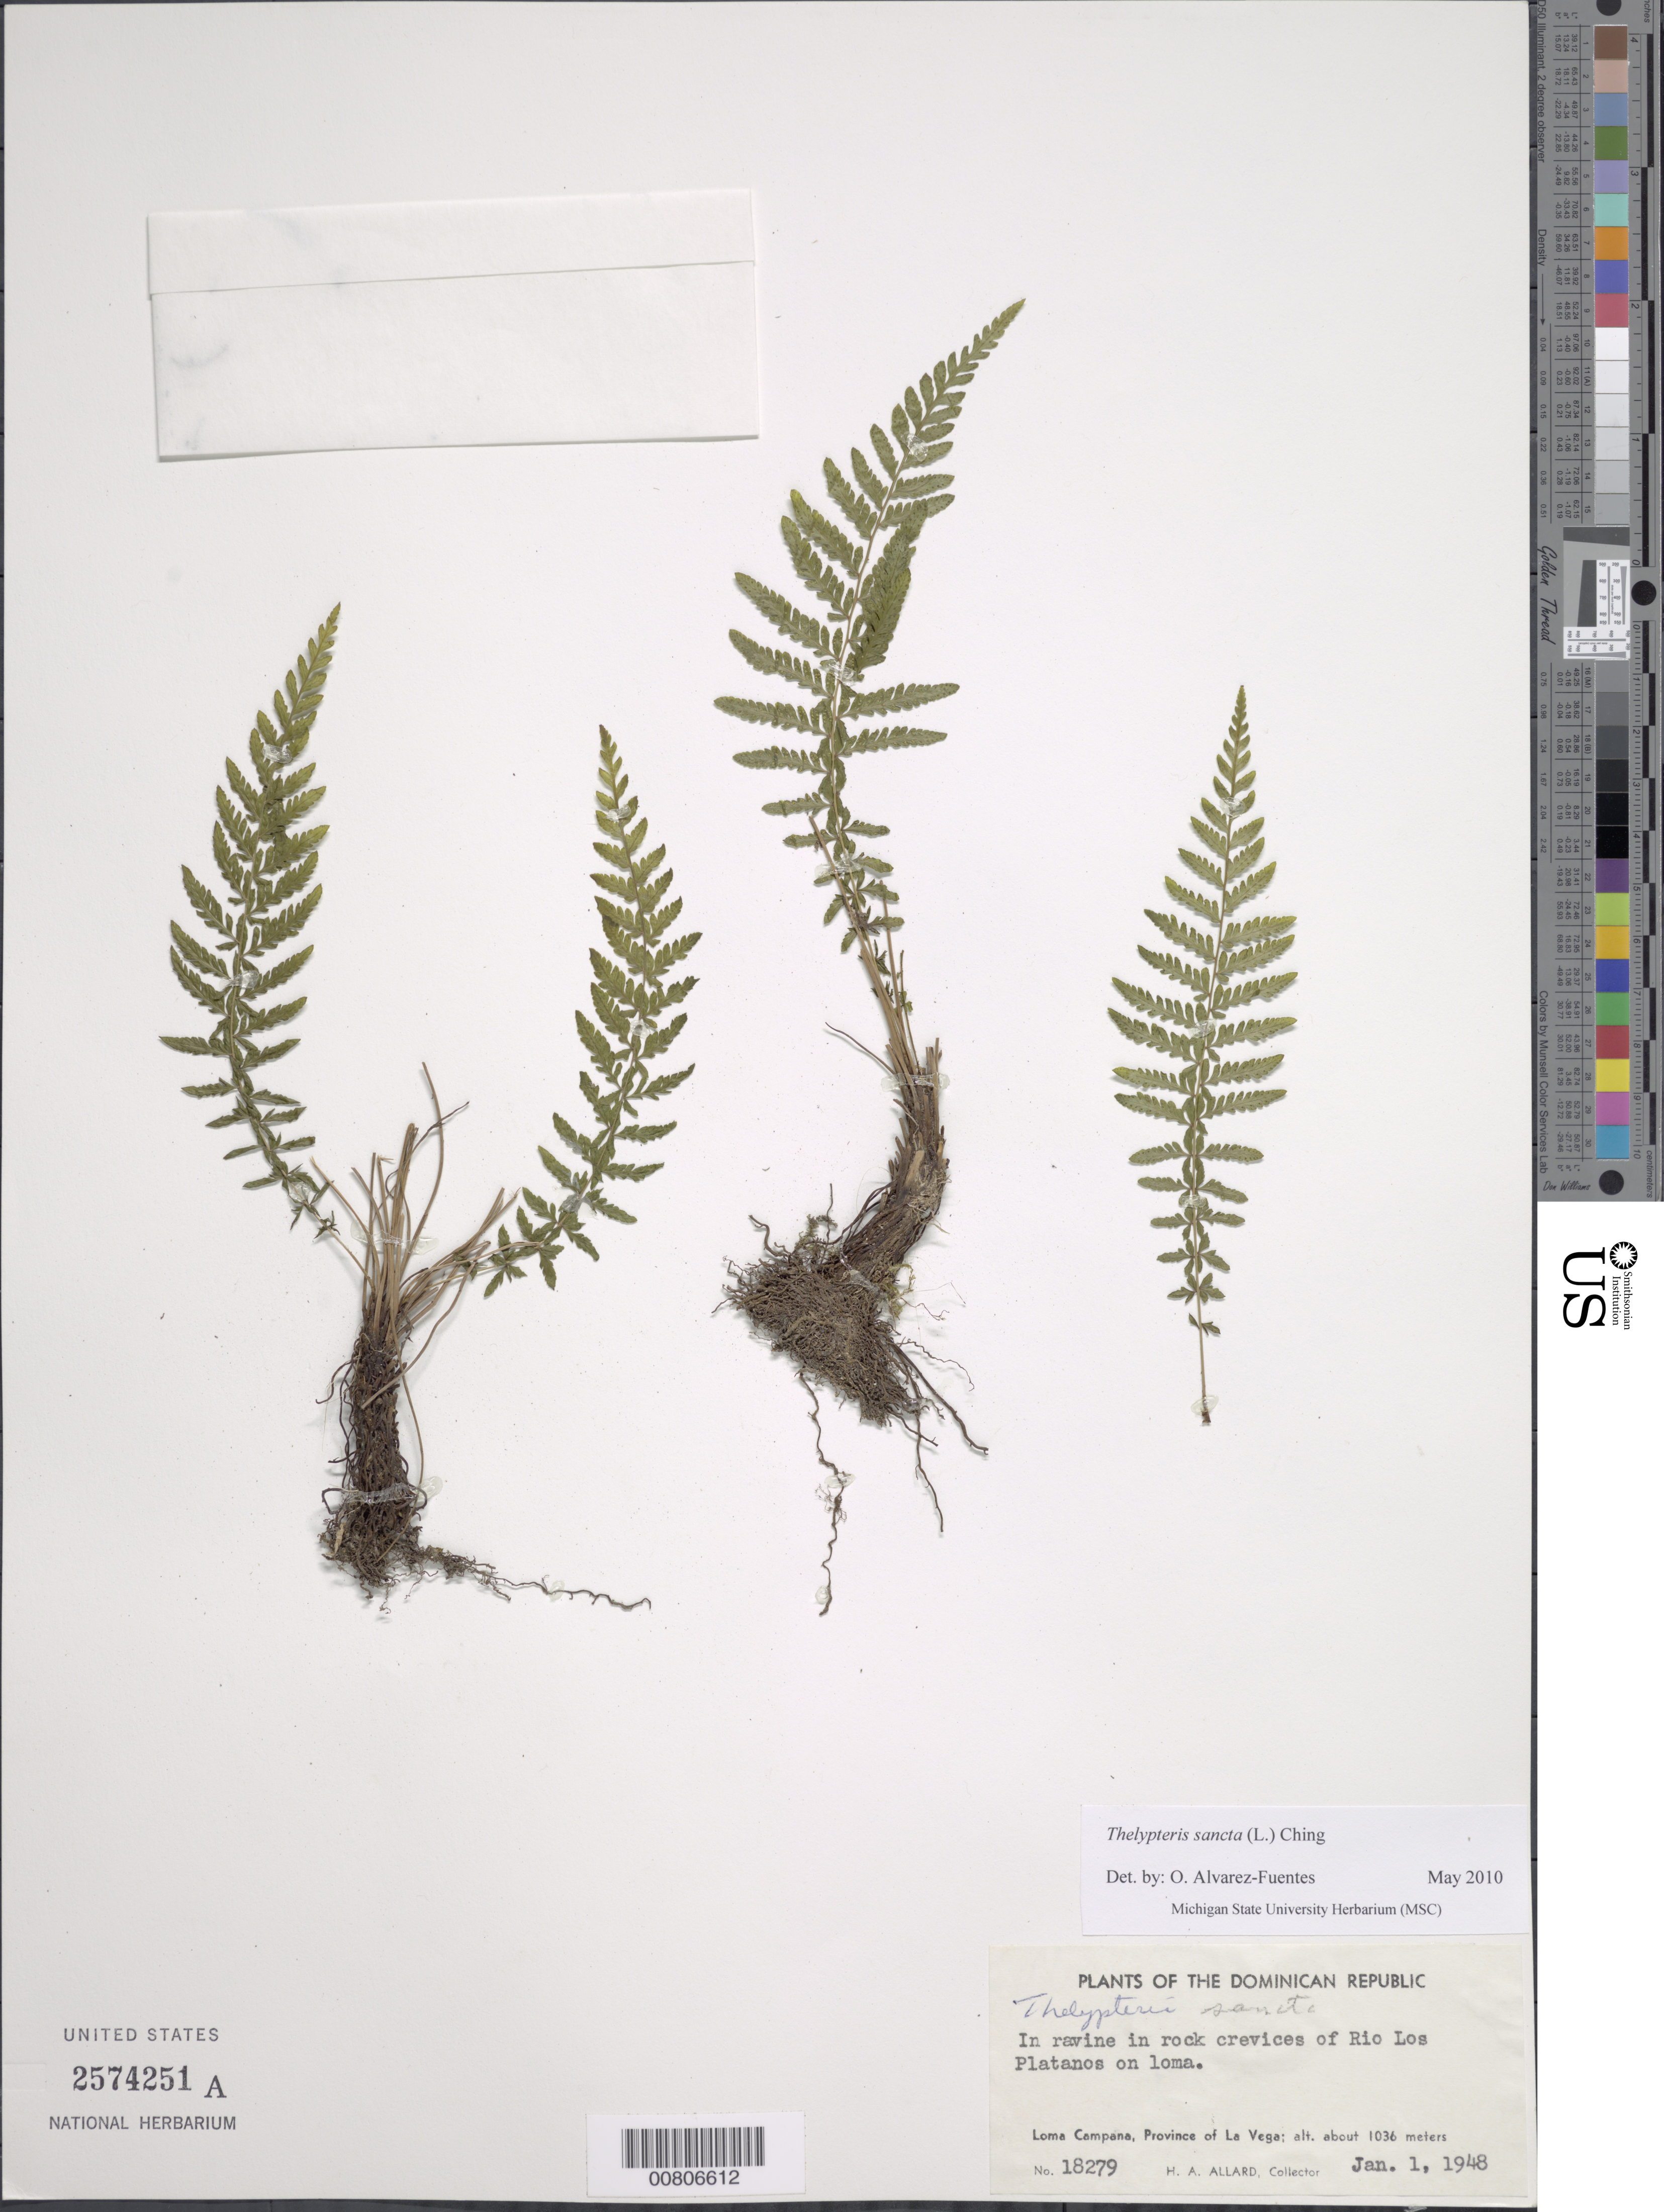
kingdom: Plantae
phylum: Tracheophyta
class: Polypodiopsida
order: Polypodiales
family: Thelypteridaceae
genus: Amauropelta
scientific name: Amauropelta sancta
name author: (L.) Pic. Serm.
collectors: H. A. Allard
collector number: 18279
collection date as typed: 01 Jan 1948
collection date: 1948-01-01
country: Dominican Republic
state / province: La Vega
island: Hispaniola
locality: Loma Campana, Río Los Platanos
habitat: In ravine in rock crevices of river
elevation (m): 1036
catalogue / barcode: US 2574251A